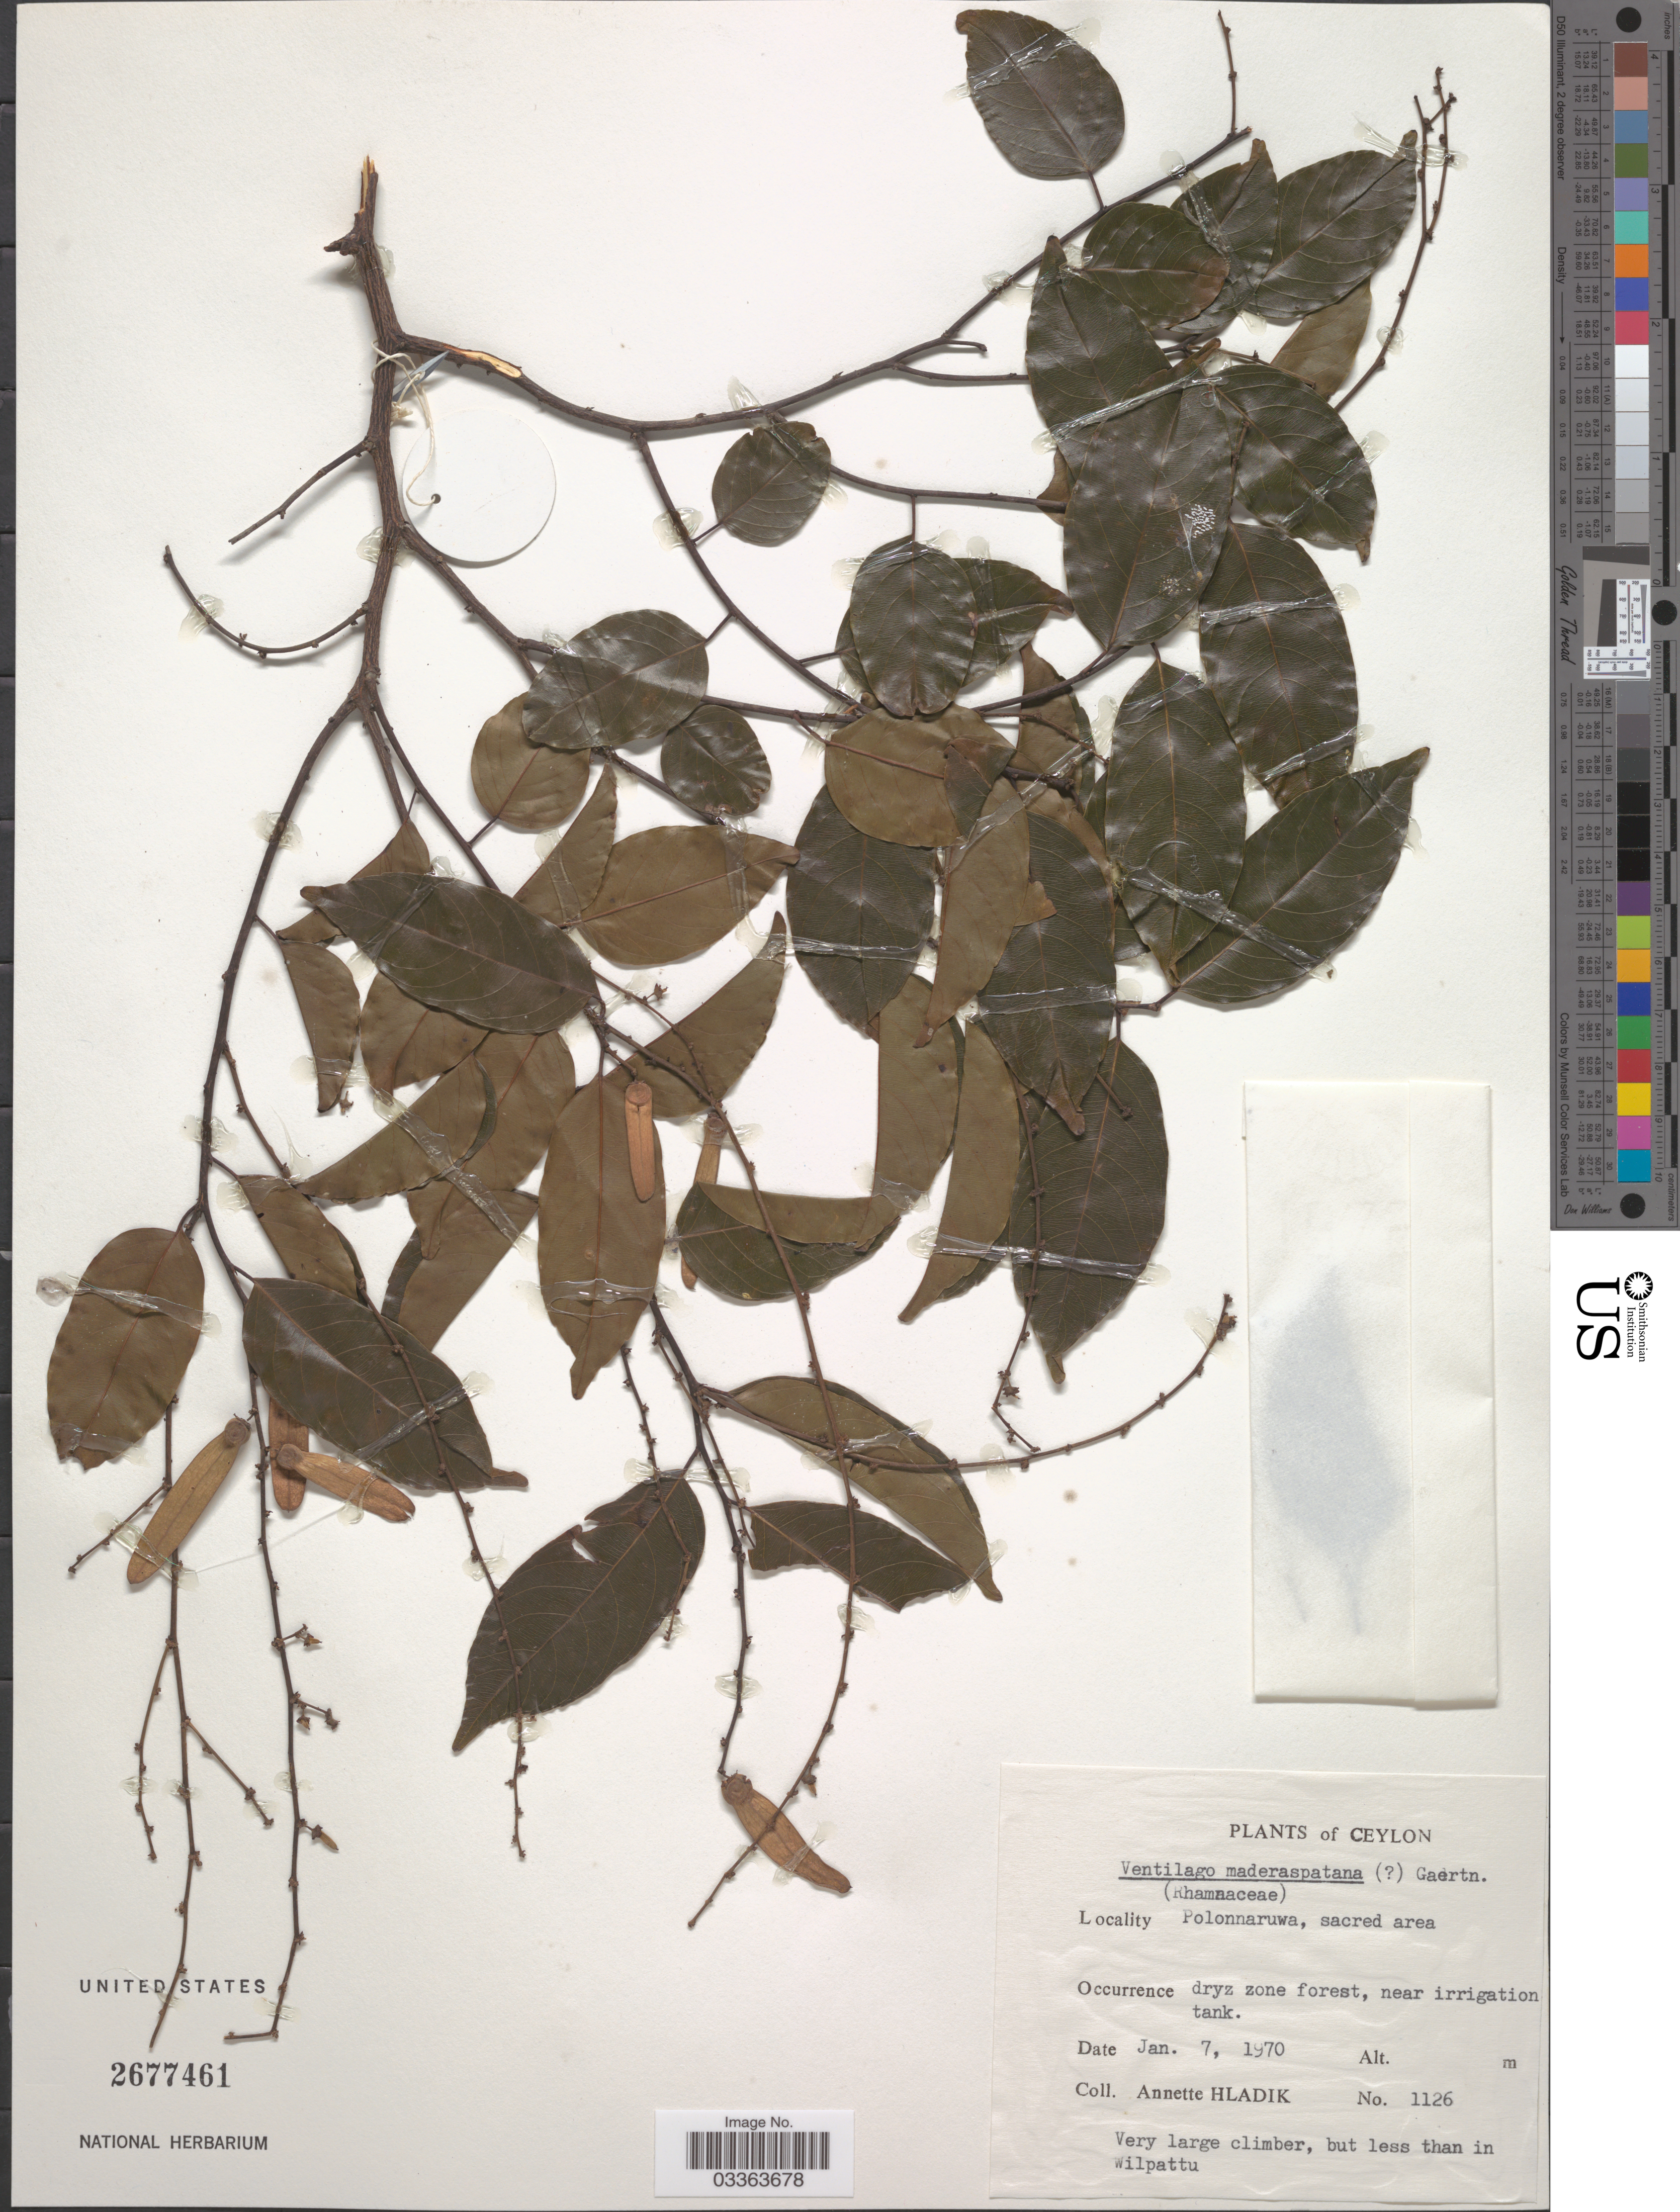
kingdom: Plantae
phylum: Tracheophyta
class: Magnoliopsida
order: Rosales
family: Rhamnaceae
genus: Ventilago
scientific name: Ventilago madraspatana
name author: Gaertn.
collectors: A. Hladik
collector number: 1126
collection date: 1970-01-07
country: Sri Lanka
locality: Ceylon. Polonnaruwa, sacred area. Dryz zone forest, near irrigation tank.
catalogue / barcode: US 2677461